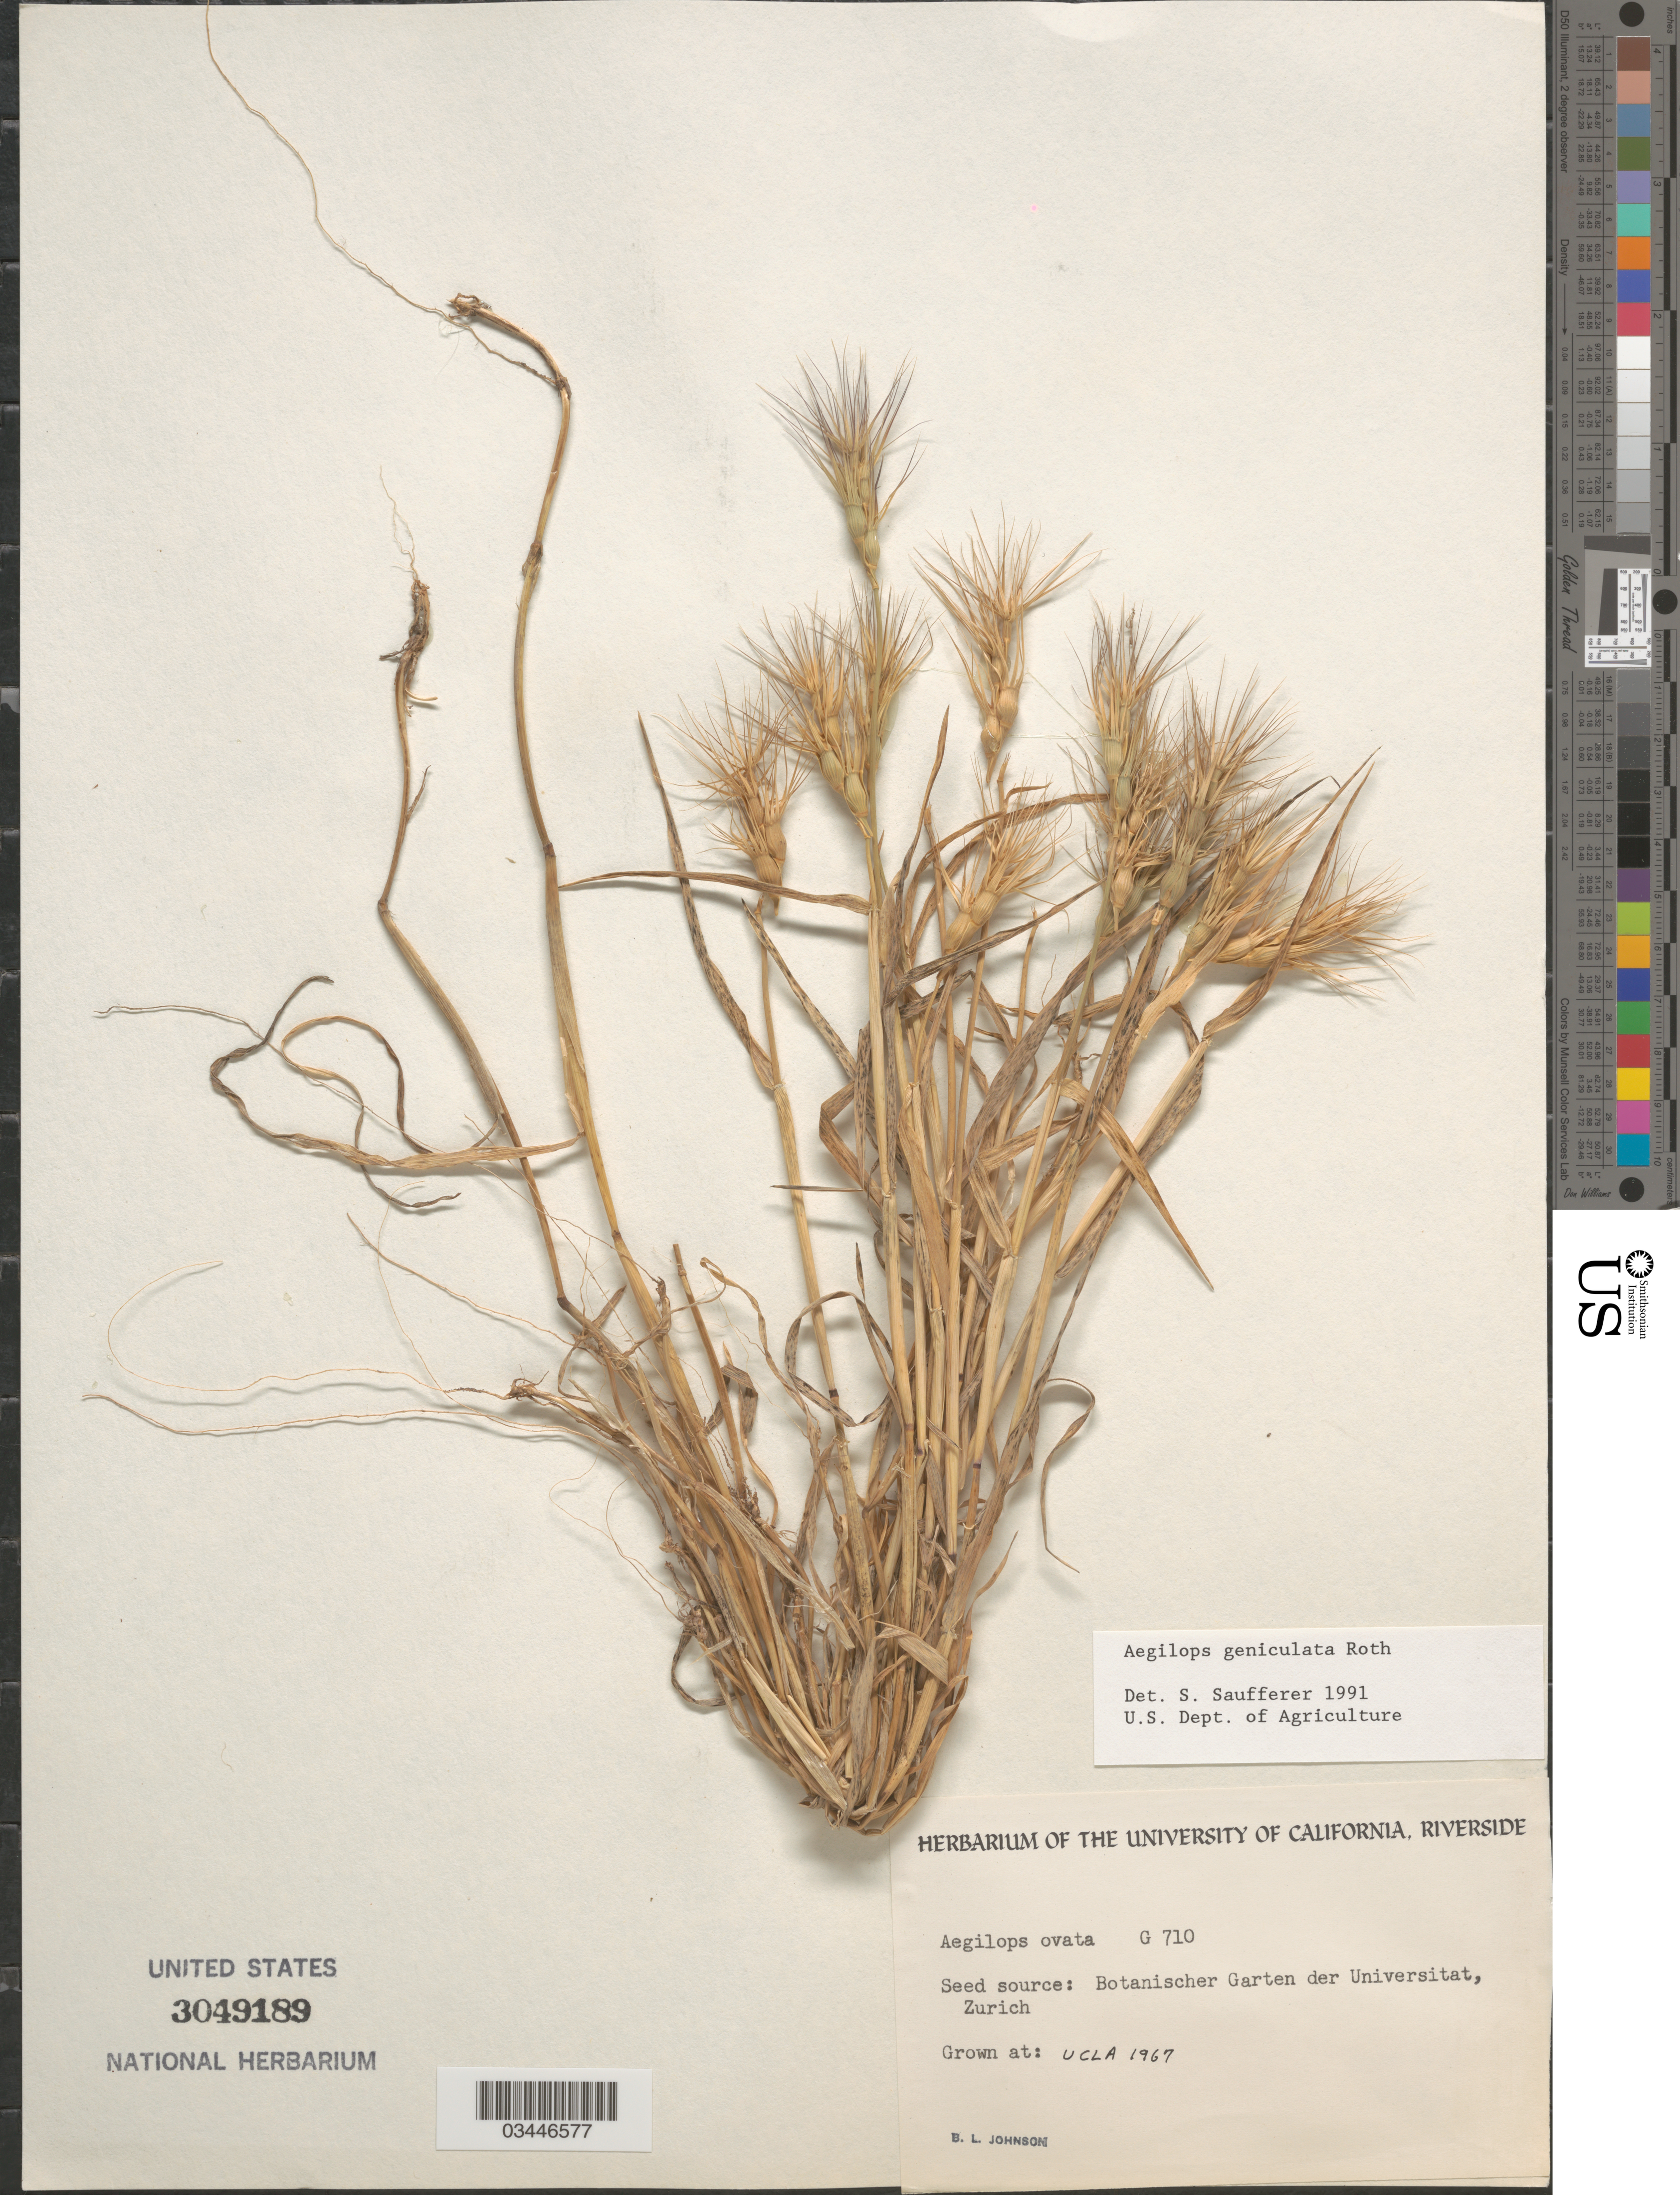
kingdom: Plantae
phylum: Tracheophyta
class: Liliopsida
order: Poales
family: Poaceae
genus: Aegilops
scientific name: Aegilops geniculata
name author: Roth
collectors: B. Johnson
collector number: G710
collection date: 1967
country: United States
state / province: California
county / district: Los Angeles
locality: UCLA.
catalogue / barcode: US 3049189